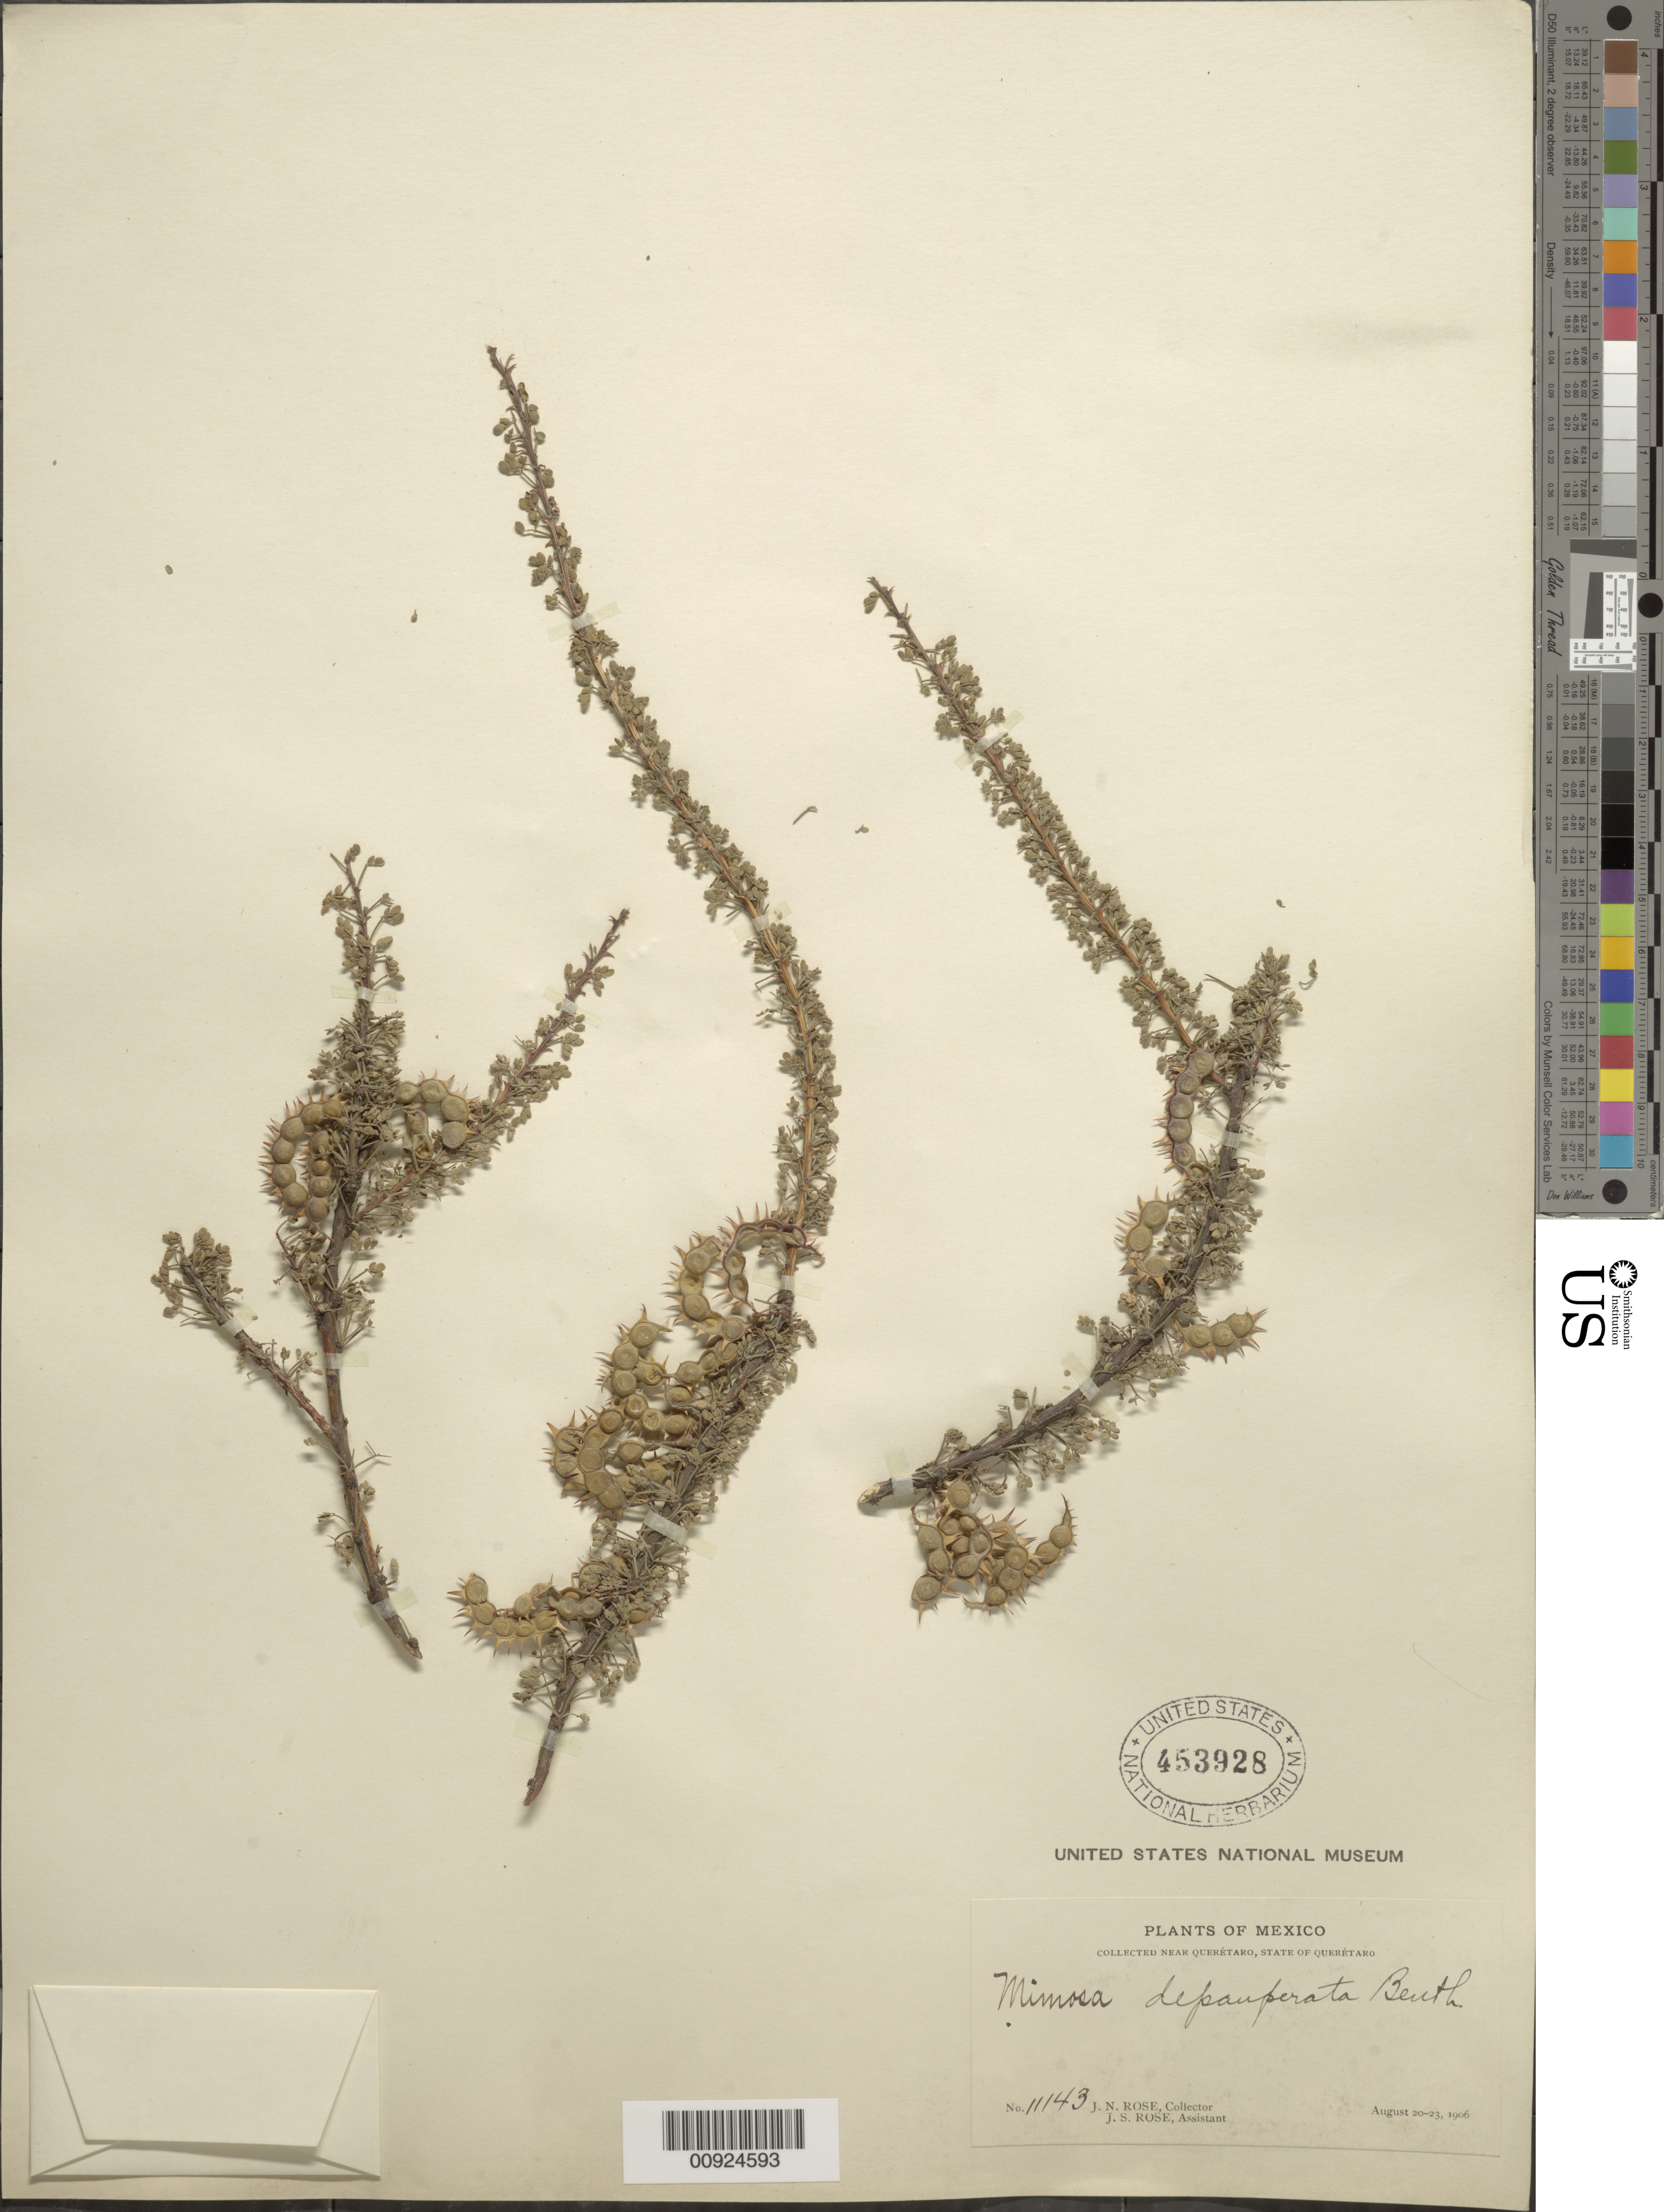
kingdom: Plantae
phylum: Tracheophyta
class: Magnoliopsida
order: Fabales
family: Fabaceae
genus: Mimosa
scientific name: Mimosa depauperata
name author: Benth.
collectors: J. N. Rose & J. S. Rose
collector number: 11143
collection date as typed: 20 Aug 1906 to 23 Aug 1906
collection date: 1906-08-20/1906-08-23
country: Mexico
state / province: Querétaro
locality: Near Querétaro, State of Querétaro.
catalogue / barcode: US 453928